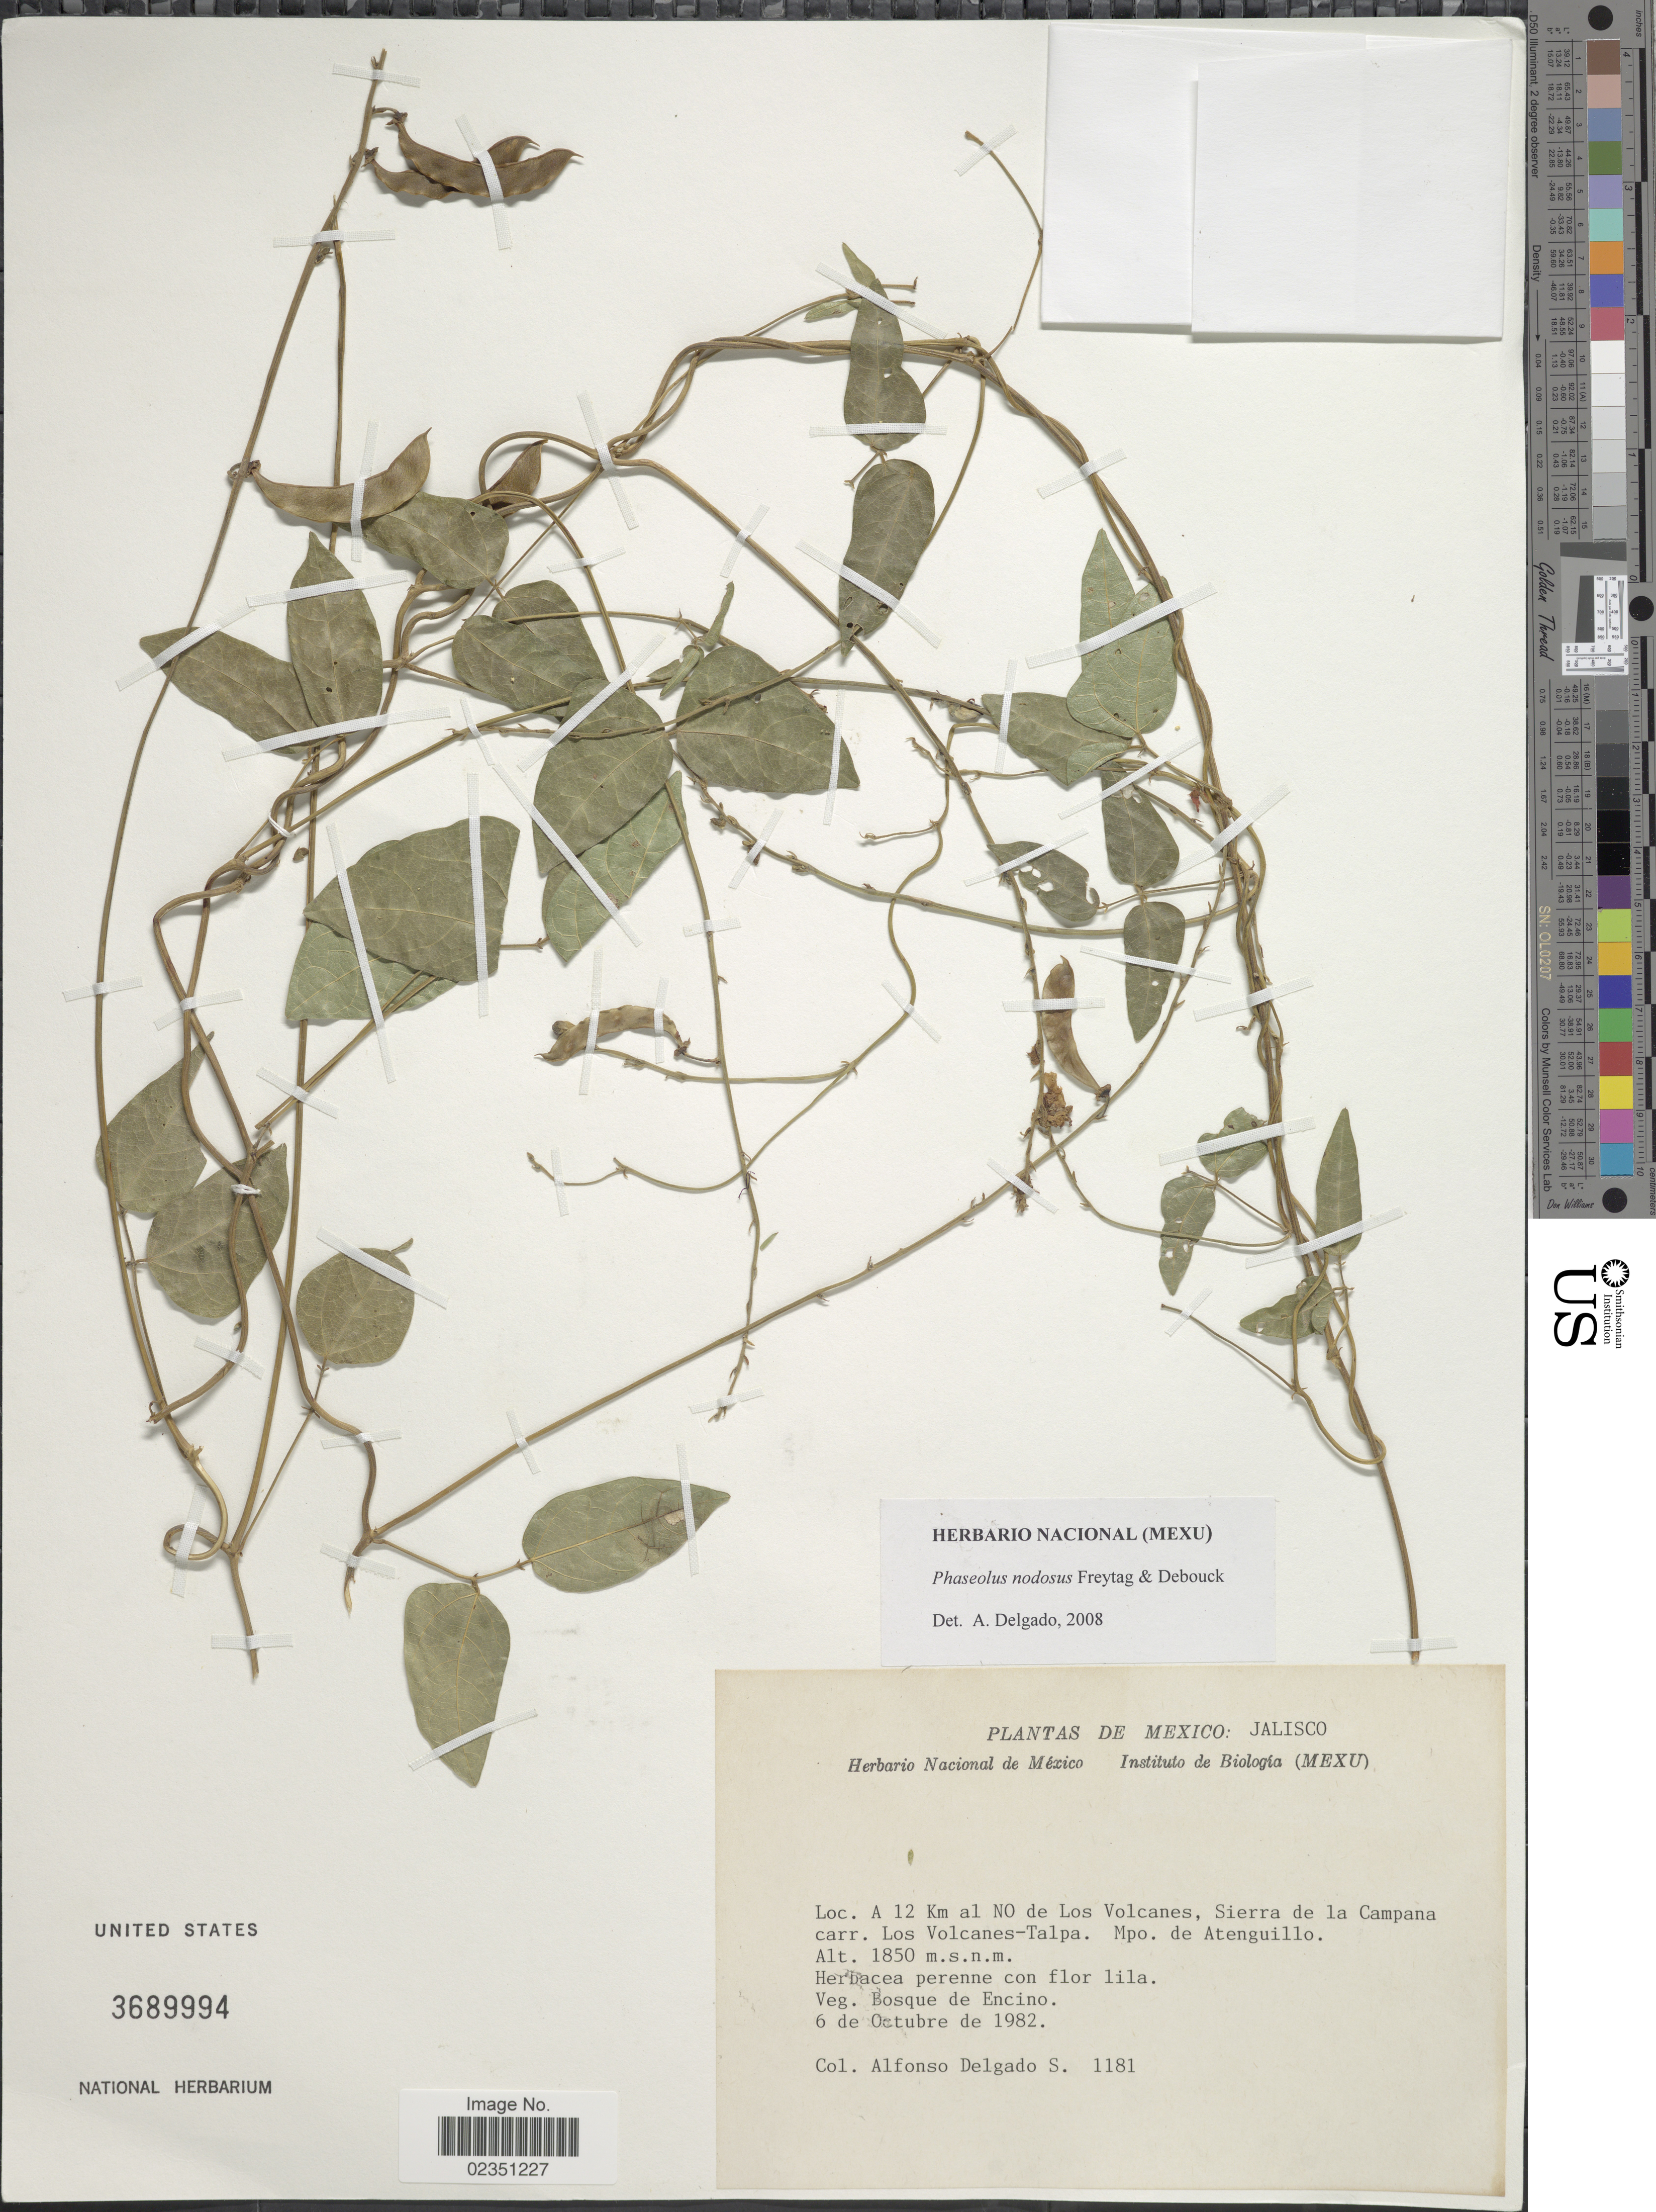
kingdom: Plantae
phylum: Tracheophyta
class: Magnoliopsida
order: Fabales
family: Fabaceae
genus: Phaseolus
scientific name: Phaseolus nodosus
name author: Freytag & Debouck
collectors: A. Delgado S.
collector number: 1181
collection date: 1982-10-06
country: Mexico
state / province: Jalisco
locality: A 12 Km al NO de Los Volcanes, Sierra de la Campana carr. Los Volcanes- Talpa. Mpo. de Atenguillo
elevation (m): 1850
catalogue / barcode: US 3689994